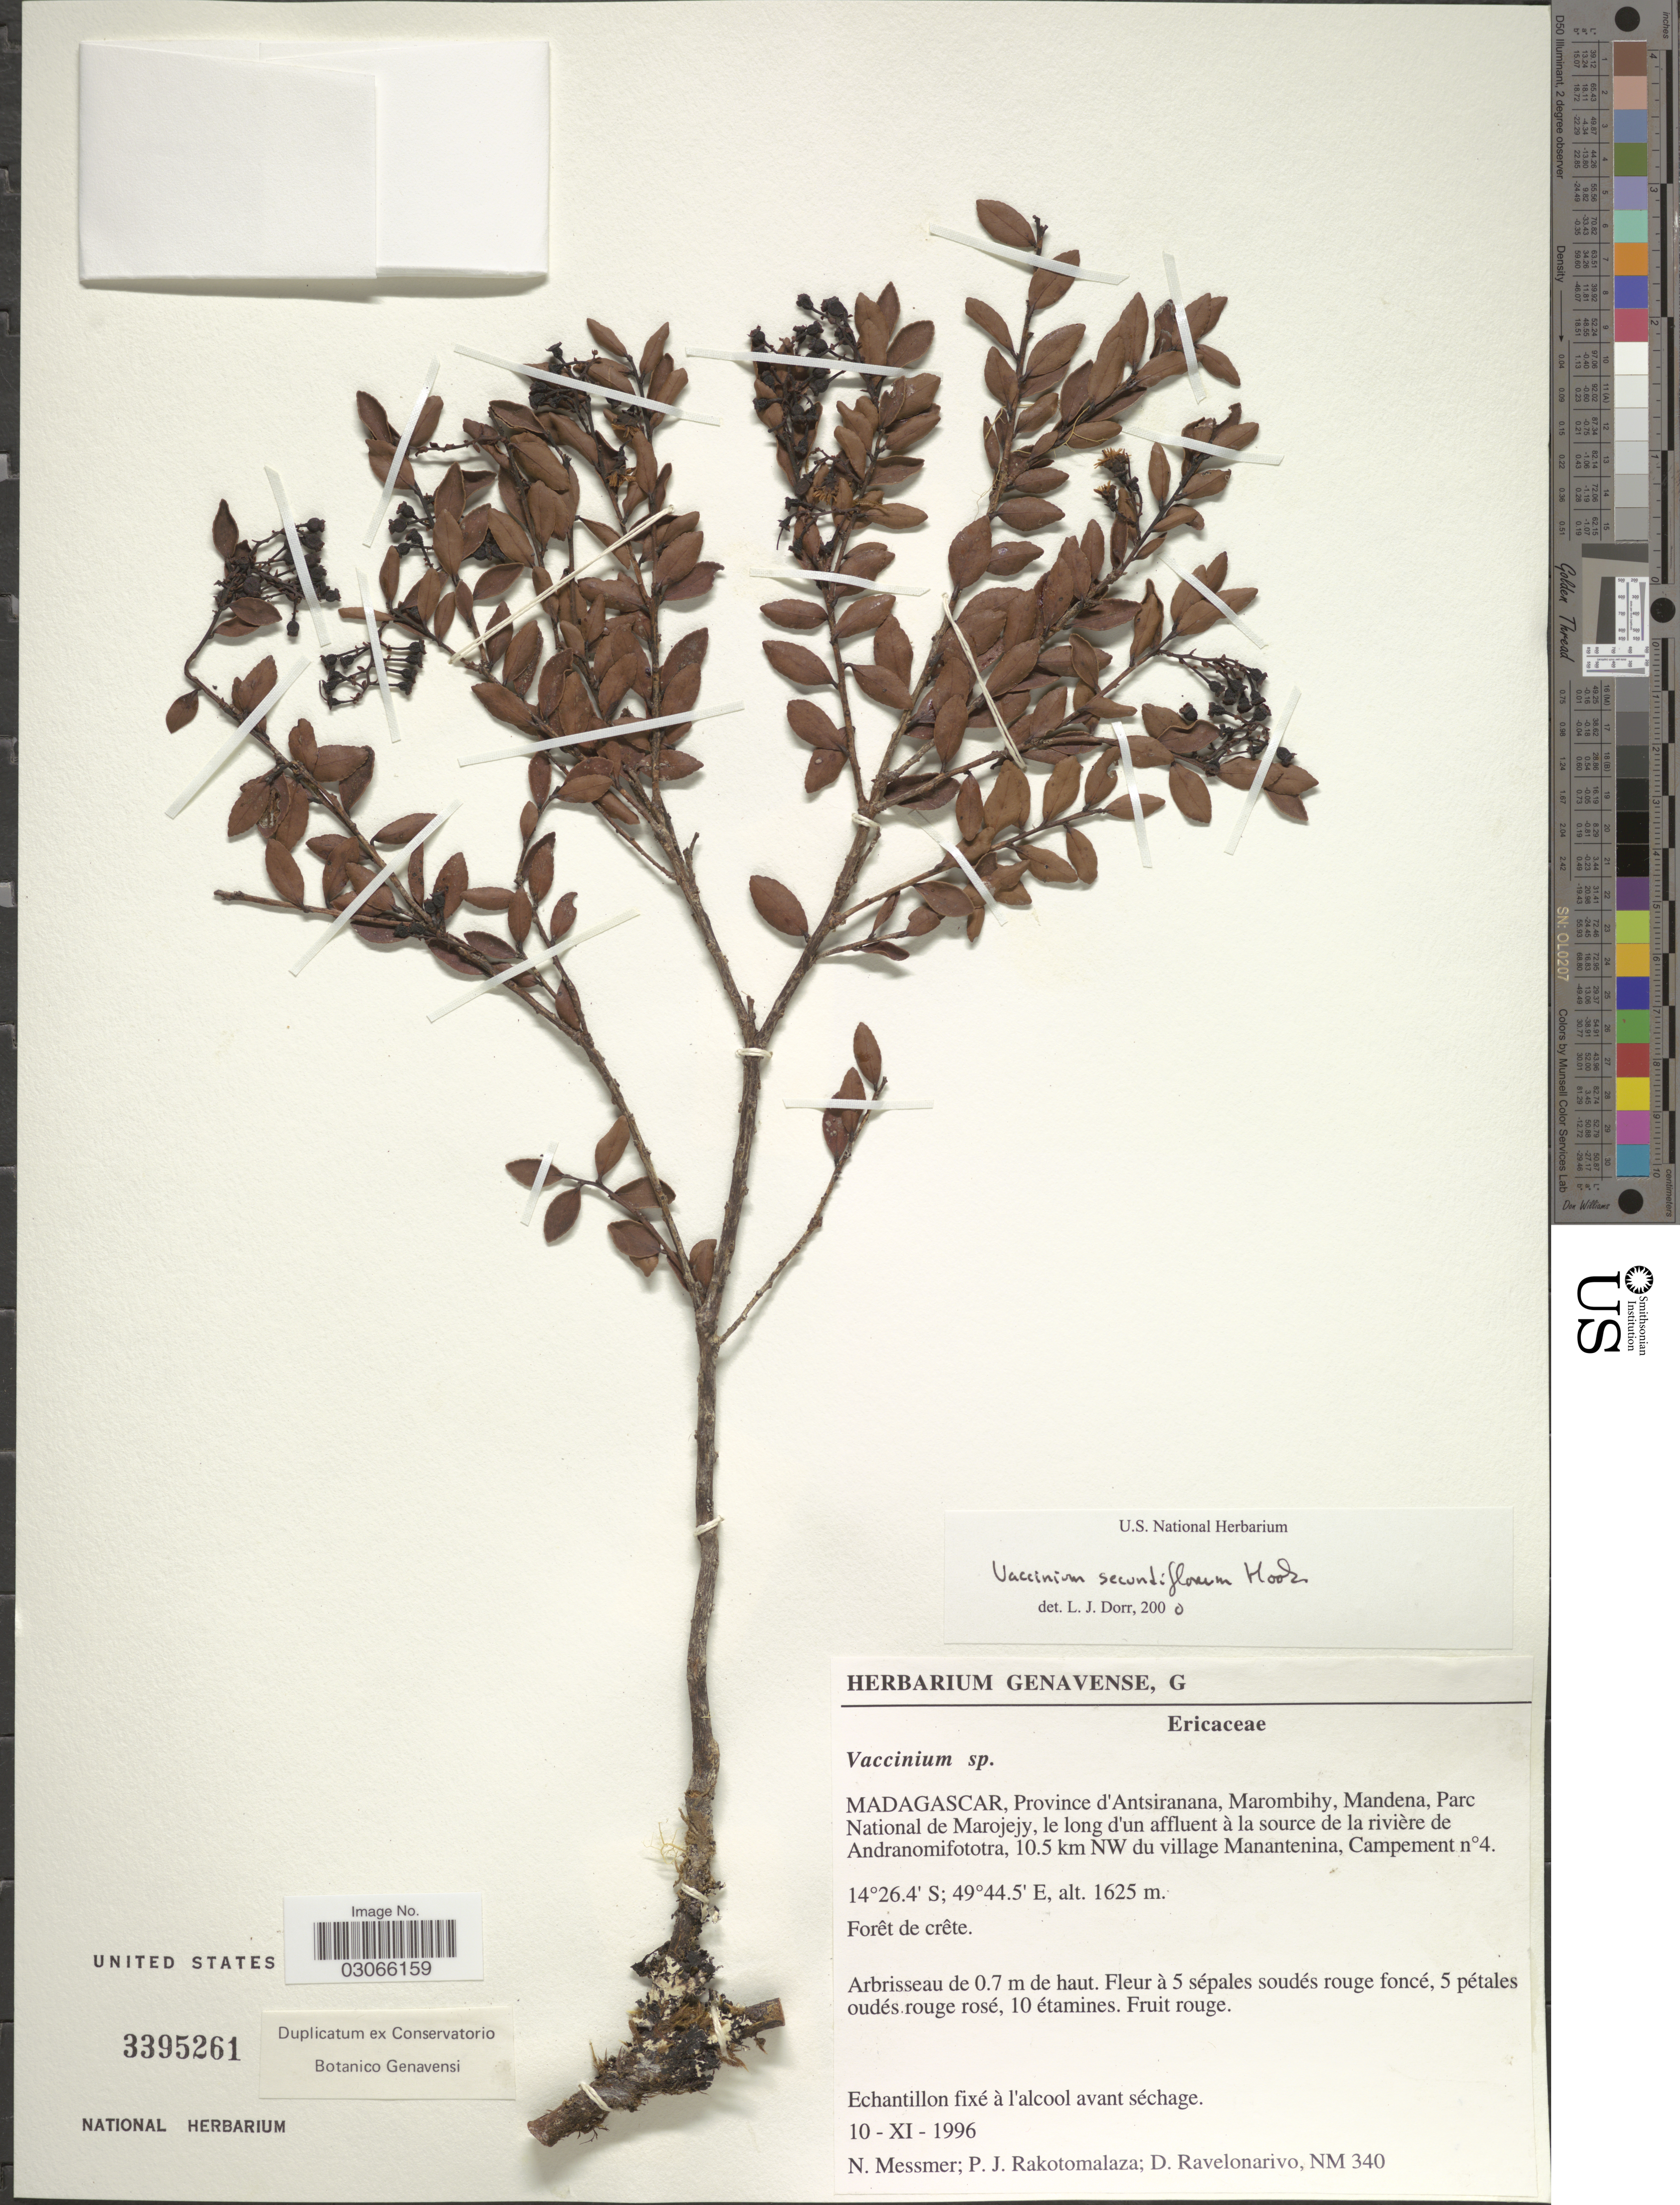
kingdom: Plantae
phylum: Tracheophyta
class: Magnoliopsida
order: Ericales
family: Ericaceae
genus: Vaccinium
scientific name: Vaccinium secundiflorum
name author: Hook.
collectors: N. Messmer, P. J. Rakotomalaza & D. Ravelonarivo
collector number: NM340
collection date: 1996-11-10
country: Madagascar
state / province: Sava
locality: Marombihy, Mandena, Parc National de Marojejy, le long d'un affluent à la source de la rivière de Andranomifototra, 10.5 km NW du village Manantenina, Campement n°4.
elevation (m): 1625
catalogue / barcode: US 3395261